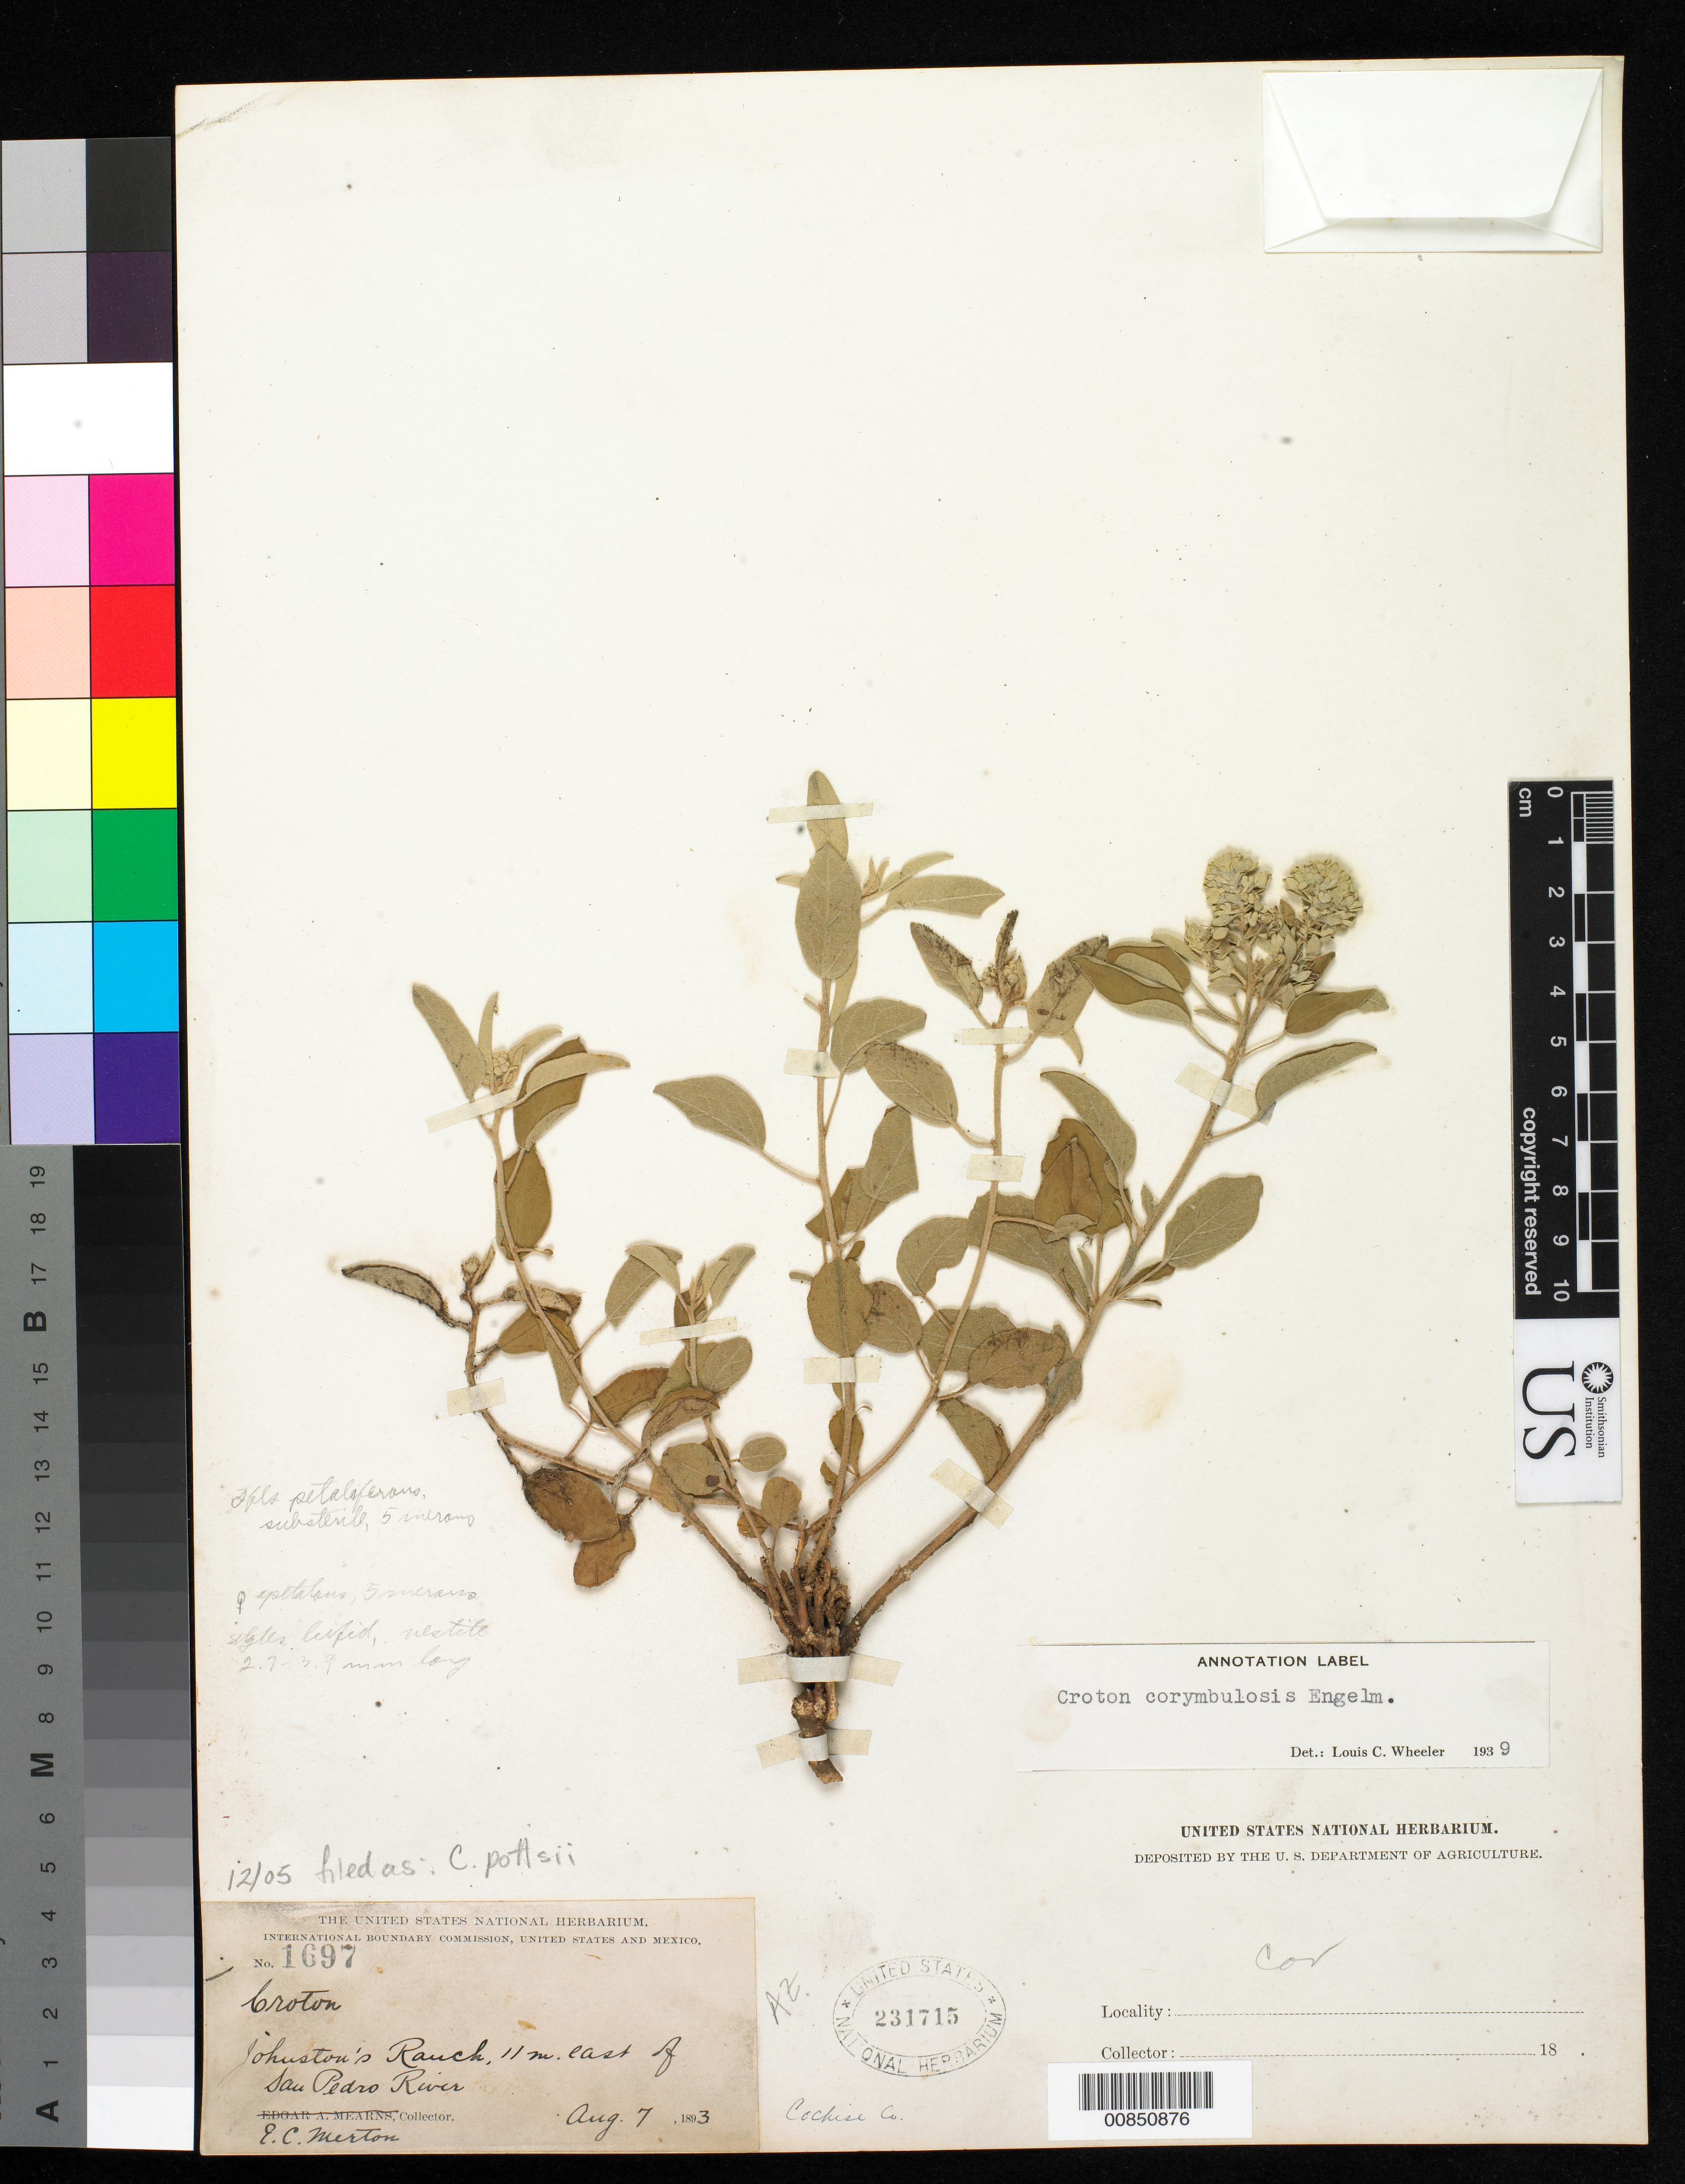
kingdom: Plantae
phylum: Tracheophyta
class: Magnoliopsida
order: Malpighiales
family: Euphorbiaceae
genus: Croton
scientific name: Croton pottsii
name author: (Klotzsch) Müll. Arg.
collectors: E. Merton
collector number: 1697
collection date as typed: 07 Aug 1893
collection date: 1893-08-07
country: United States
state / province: Arizona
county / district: Cochise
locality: Johnston's Ranch, 11 mi. E of San Pedro River.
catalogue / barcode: US 231715